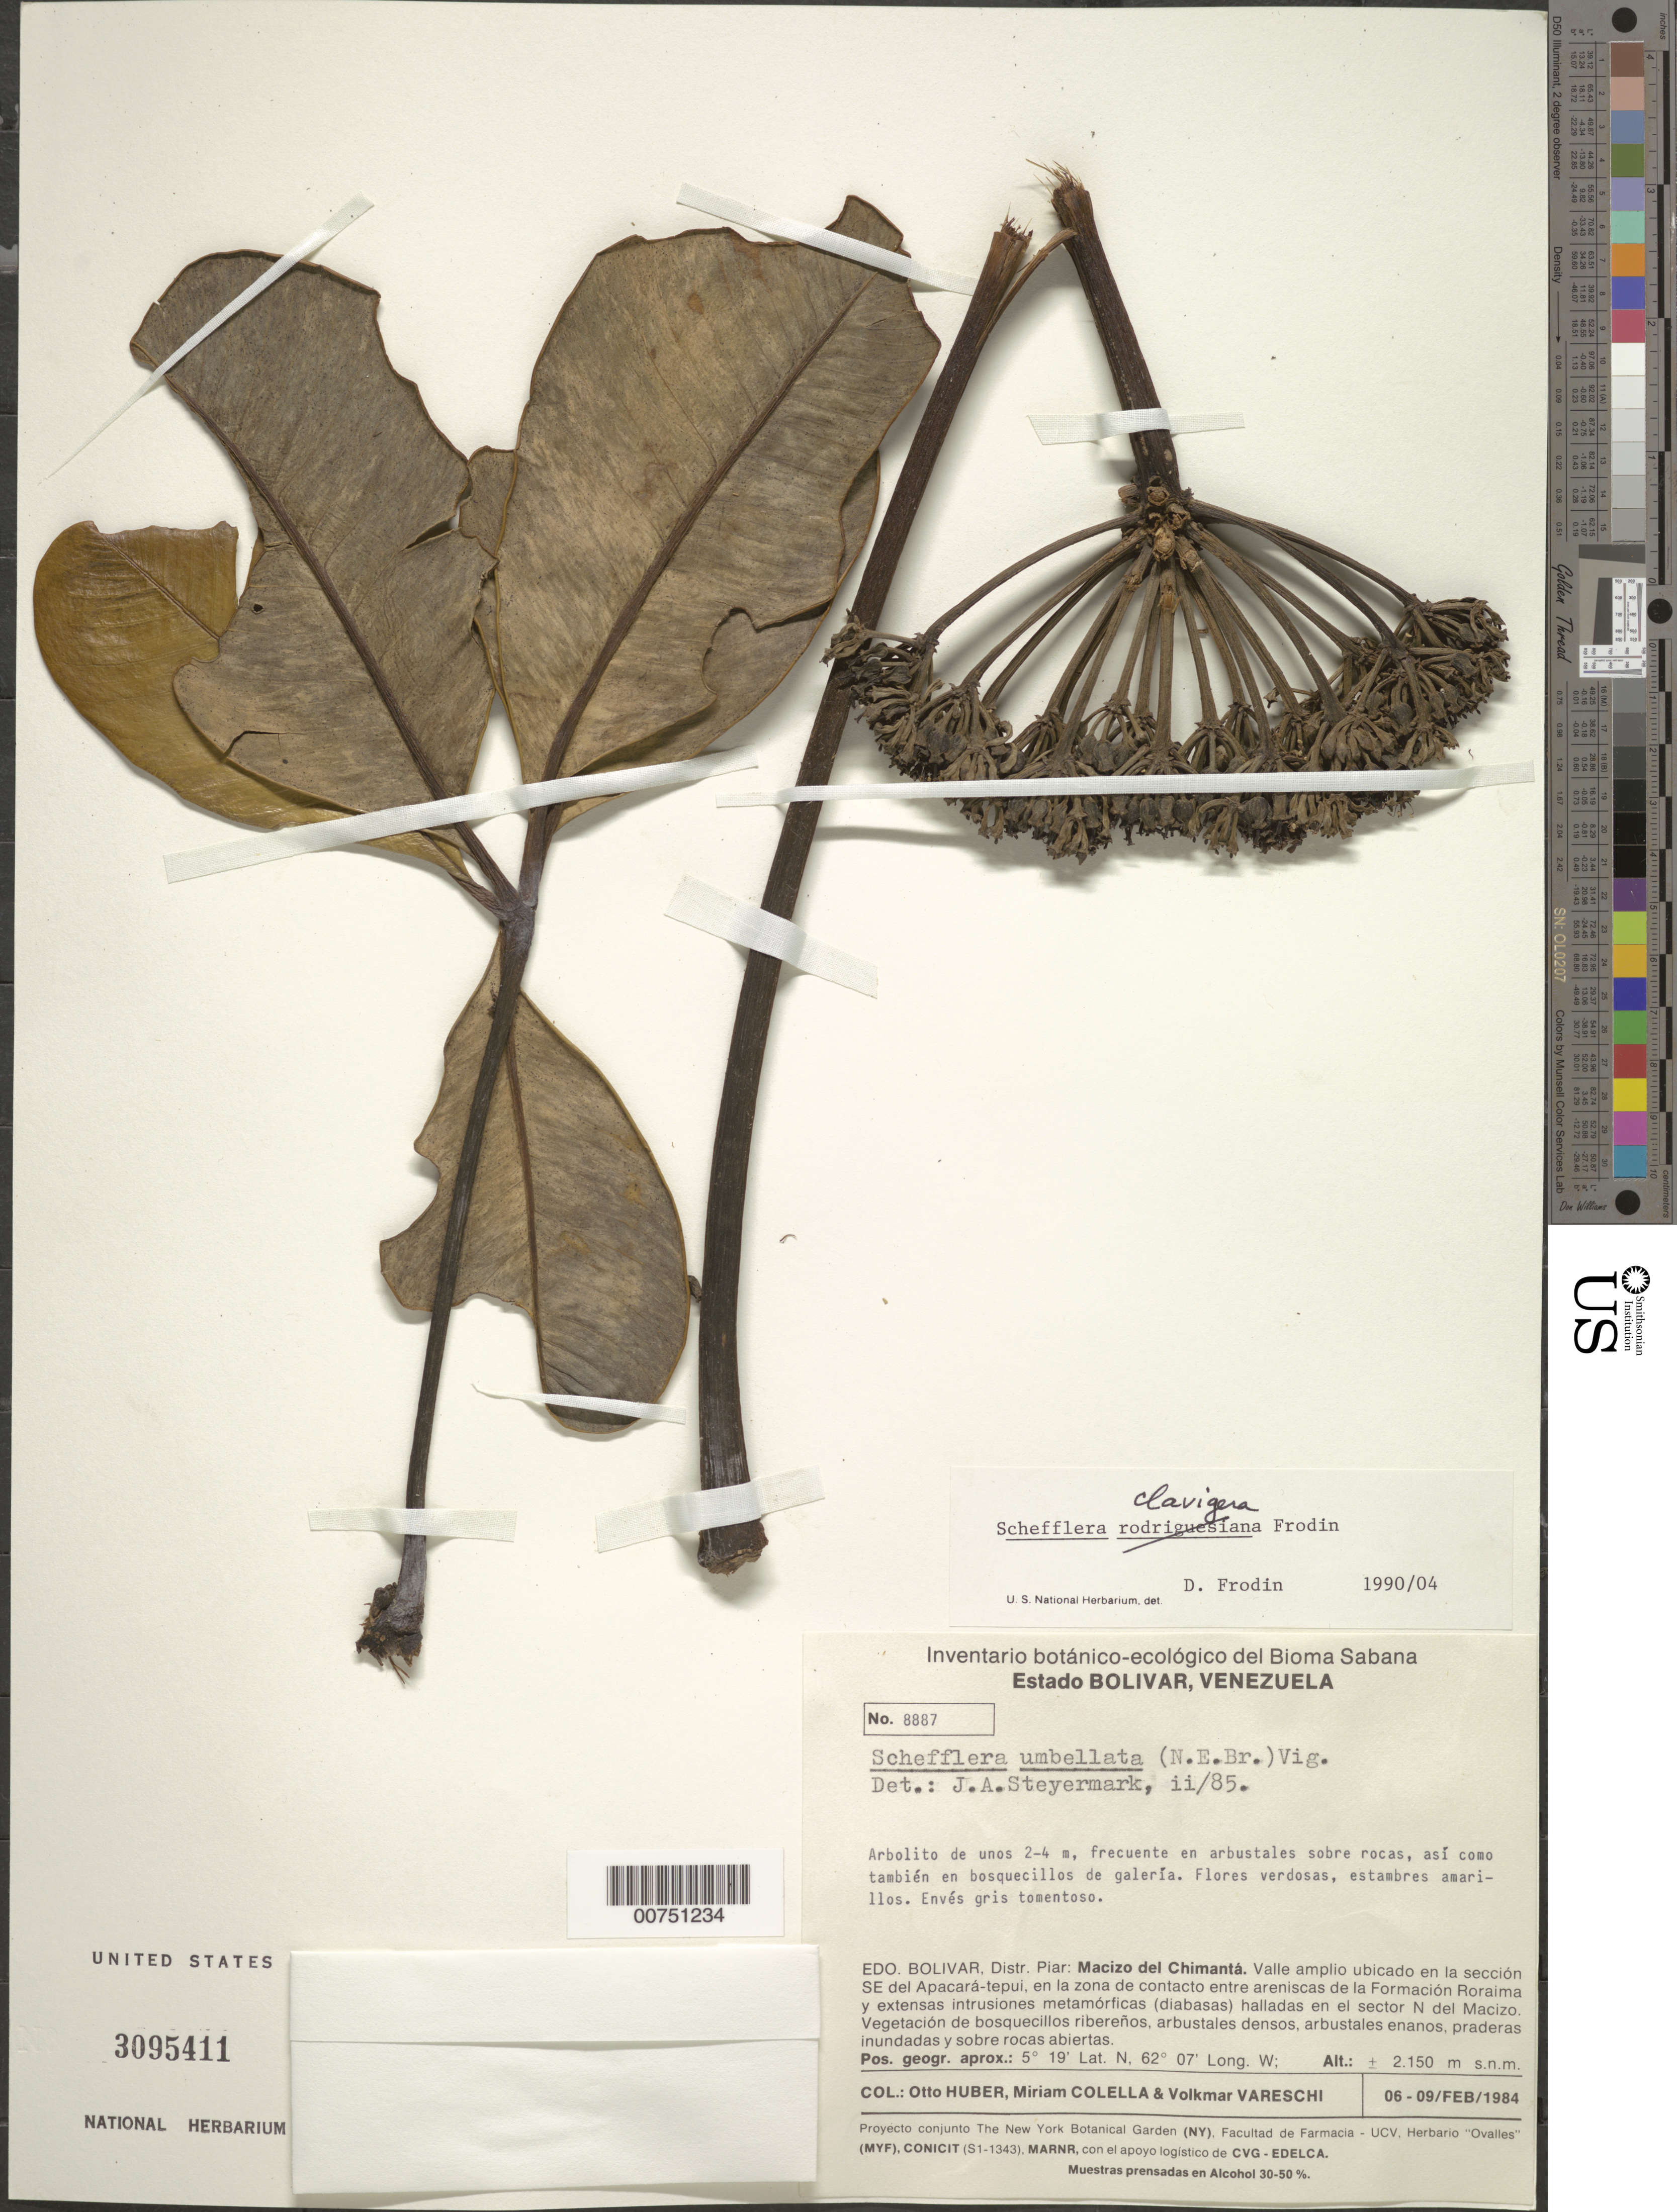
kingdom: Plantae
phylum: Tracheophyta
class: Magnoliopsida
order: Apiales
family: Araliaceae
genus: Schefflera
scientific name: Schefflera clavigera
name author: Frodin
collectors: O. Huber, M. Colella & V. Vareschi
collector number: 8887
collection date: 1984-02-06/1984-02-09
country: Venezuela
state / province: Bolivar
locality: Distr. Piar: Macizo del Chimantá, Valle amplio ubicado en la sección SE del Apacará-tepui, en la zona de contacto entre areniscas de la Formación Roraima.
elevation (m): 2150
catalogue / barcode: US 3085411